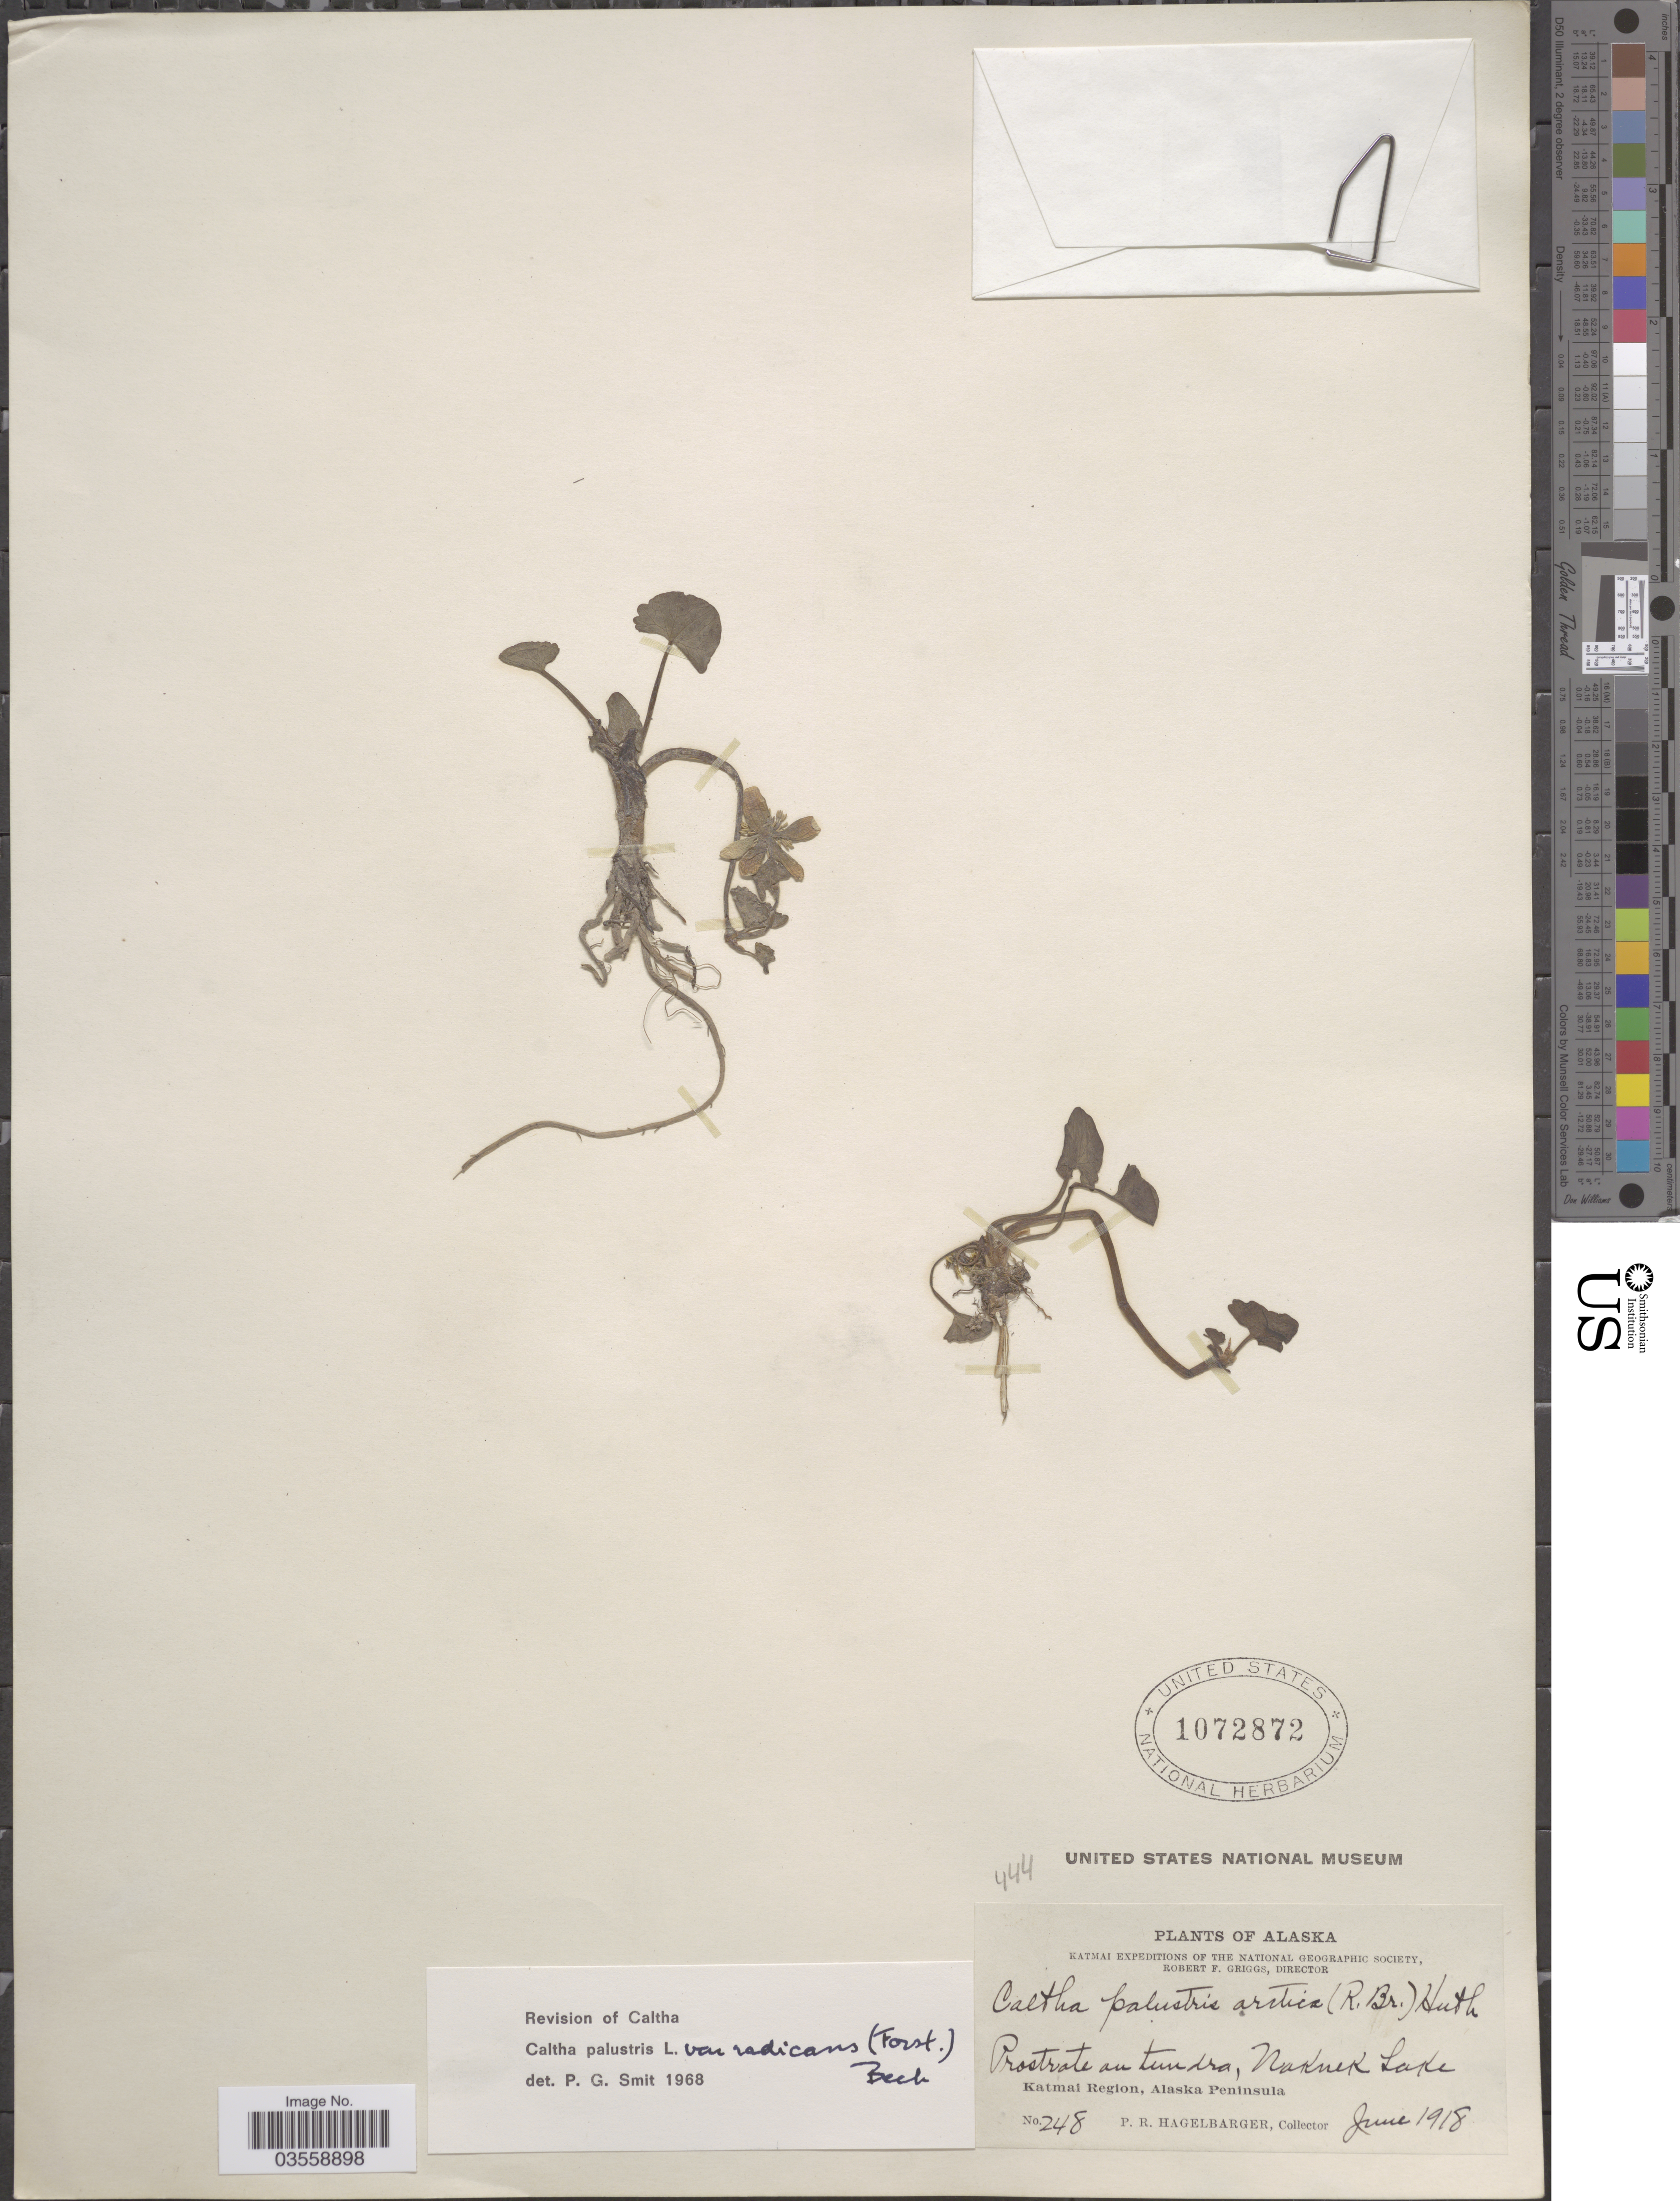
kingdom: Plantae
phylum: Tracheophyta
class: Magnoliopsida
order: Ranunculales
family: Ranunculaceae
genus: Caltha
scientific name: Caltha palustris var. radicans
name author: (T.F. Forst) Beck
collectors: P. Hagelbarger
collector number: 248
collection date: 1918-06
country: United States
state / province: Alaska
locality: Katmai. Naknek Lake. Katmai Region, Alaska Peninsula.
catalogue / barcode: US 1072872